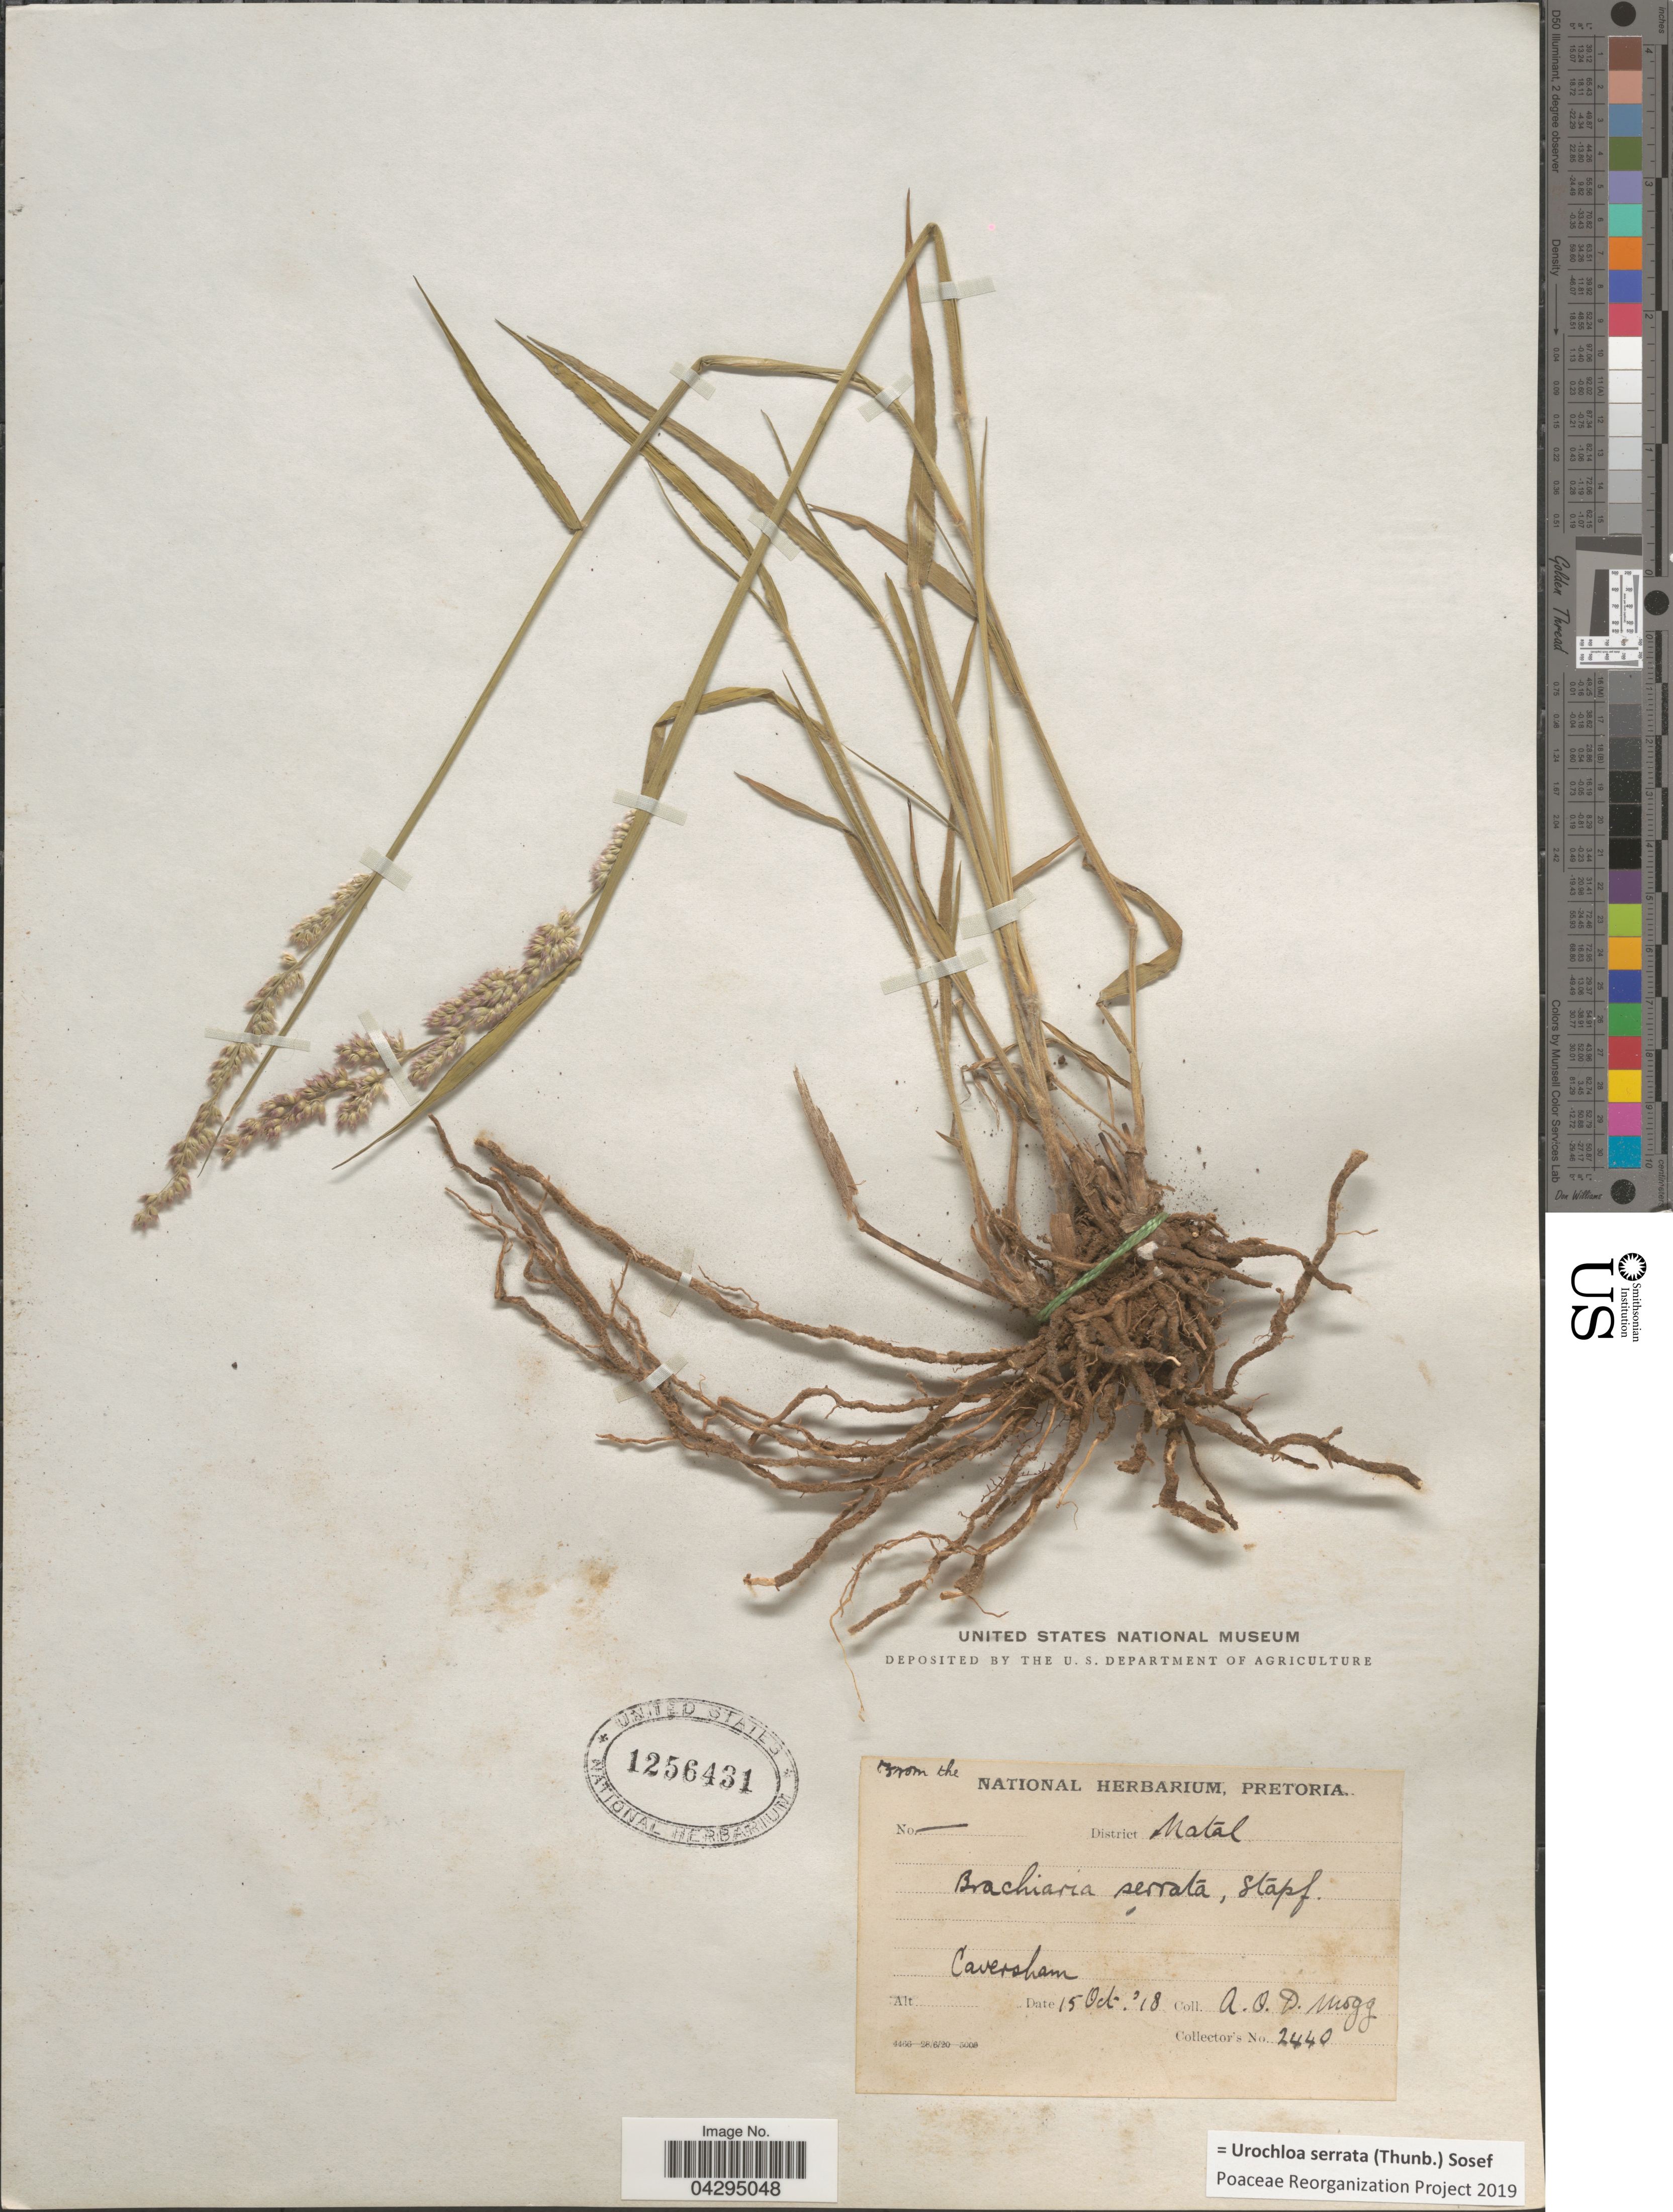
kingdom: Plantae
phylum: Tracheophyta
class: Liliopsida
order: Poales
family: Poaceae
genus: Urochloa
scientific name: Urochloa serrata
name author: (Thunb.) Sosef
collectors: A. O. Mogg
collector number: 2440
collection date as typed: Transcribed d/m/y: 15/10/18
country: South Africa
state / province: KwaZulu-Natal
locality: District Natal. Caversham.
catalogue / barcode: US 1256431